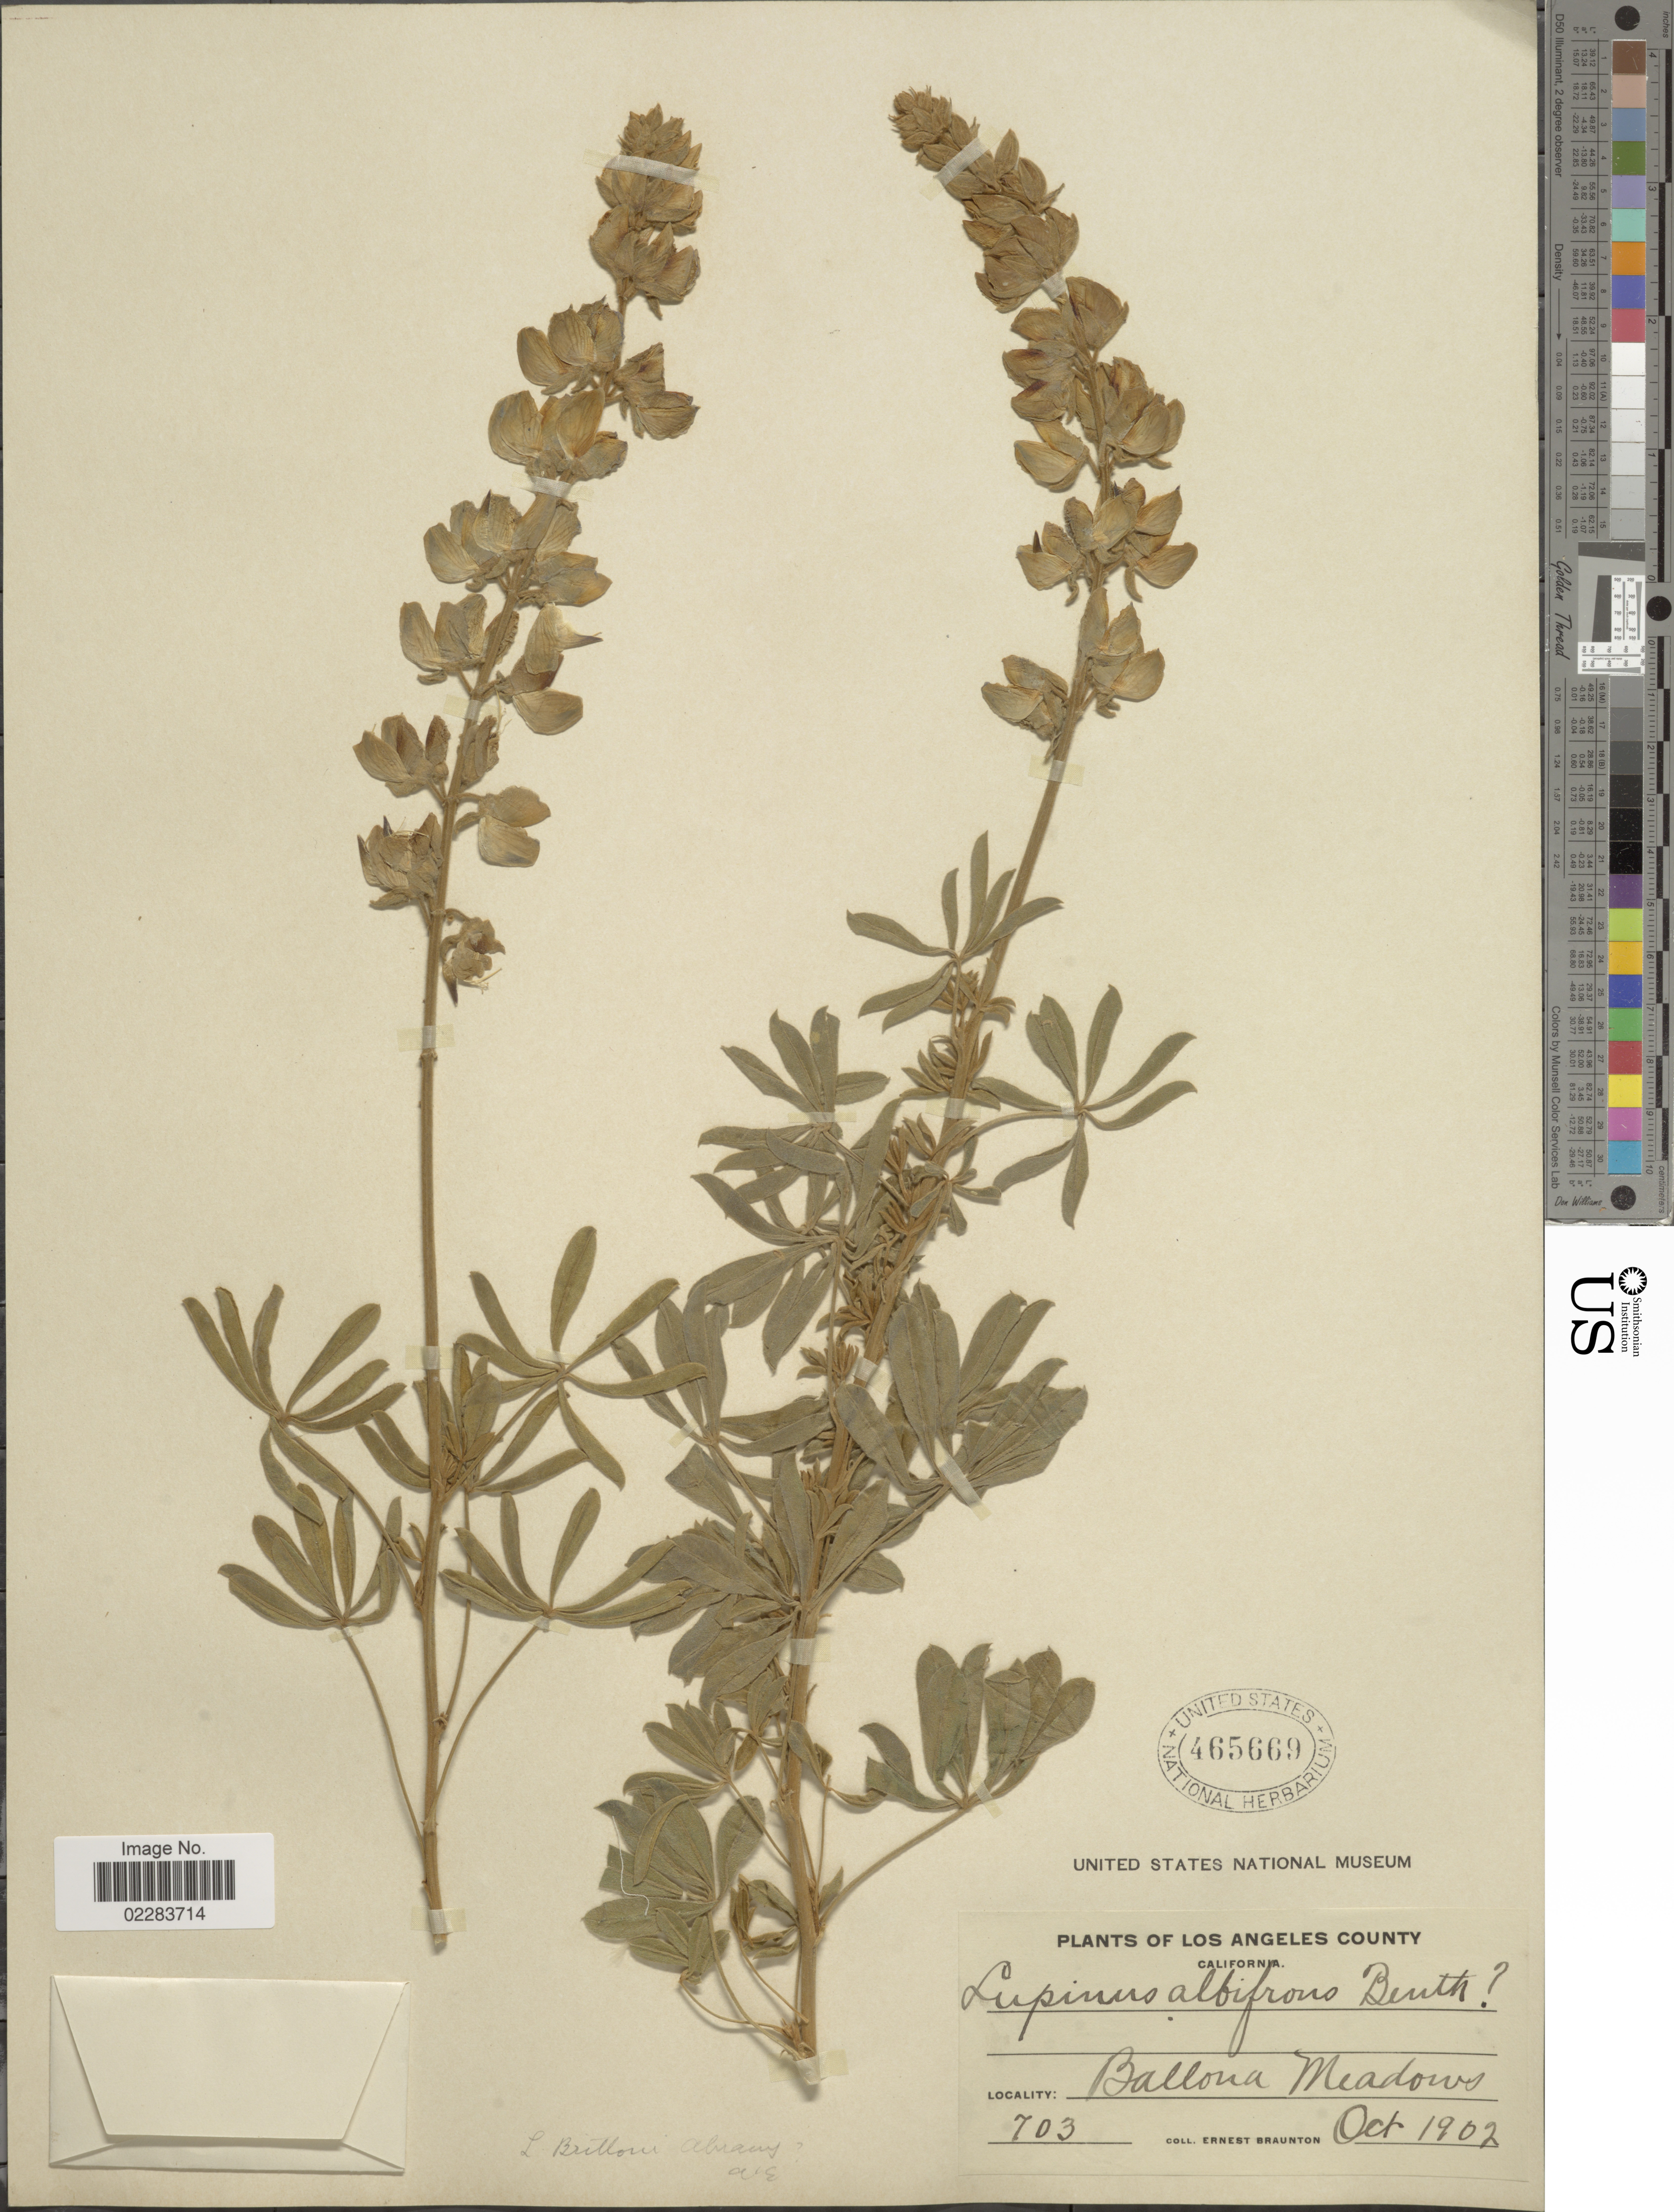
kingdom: Plantae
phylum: Tracheophyta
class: Magnoliopsida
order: Fabales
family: Fabaceae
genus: Lupinus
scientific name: Lupinus albifrons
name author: Benth.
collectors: E. Braunton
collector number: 703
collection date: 1902-10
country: United States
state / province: California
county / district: Los Angeles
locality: Los Angeles County. Ballona Meadows.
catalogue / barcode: US 465669